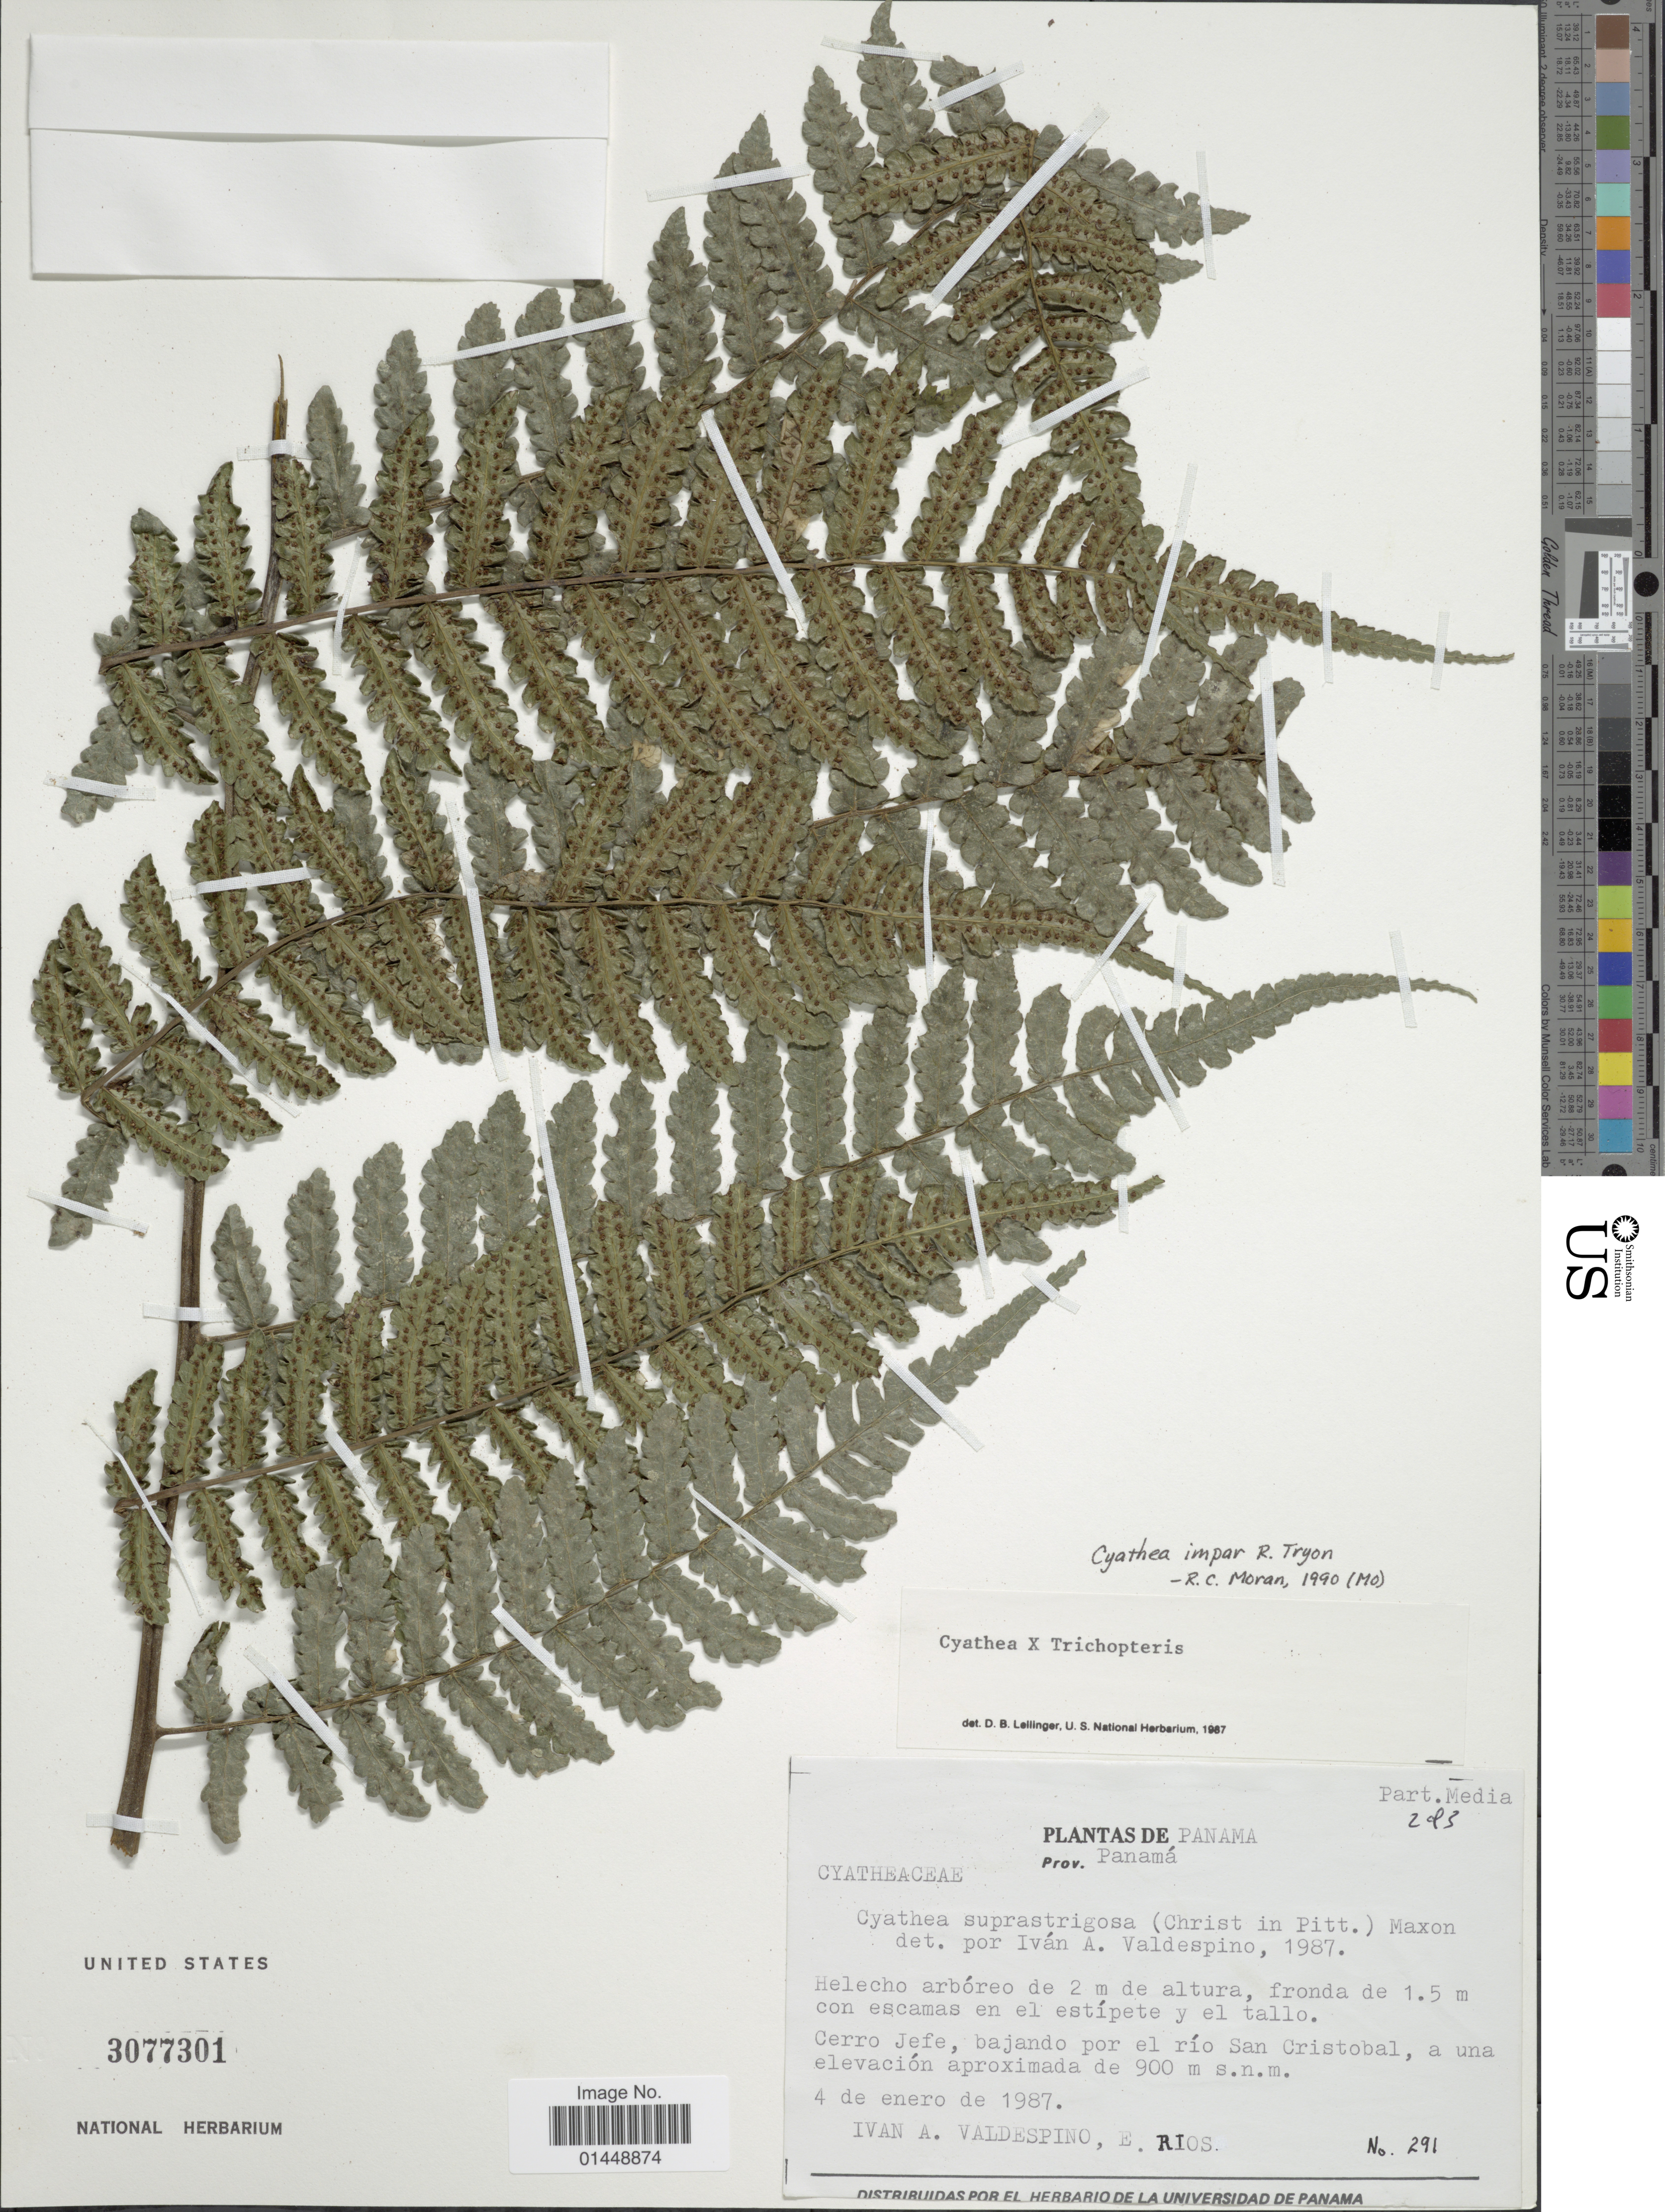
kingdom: Plantae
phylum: Tracheophyta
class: Polypodiopsida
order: Cyatheales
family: Cyatheaceae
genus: Cyathea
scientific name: Cyathea impar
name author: R.M. Tryon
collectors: I. A. Valdespino & E. Rios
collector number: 291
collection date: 1987-01-04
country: Panama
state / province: Panamá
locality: Prov. Panamá. Cerro Jefe, bajando por el río San Cristobal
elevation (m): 900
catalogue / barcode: US 3077301